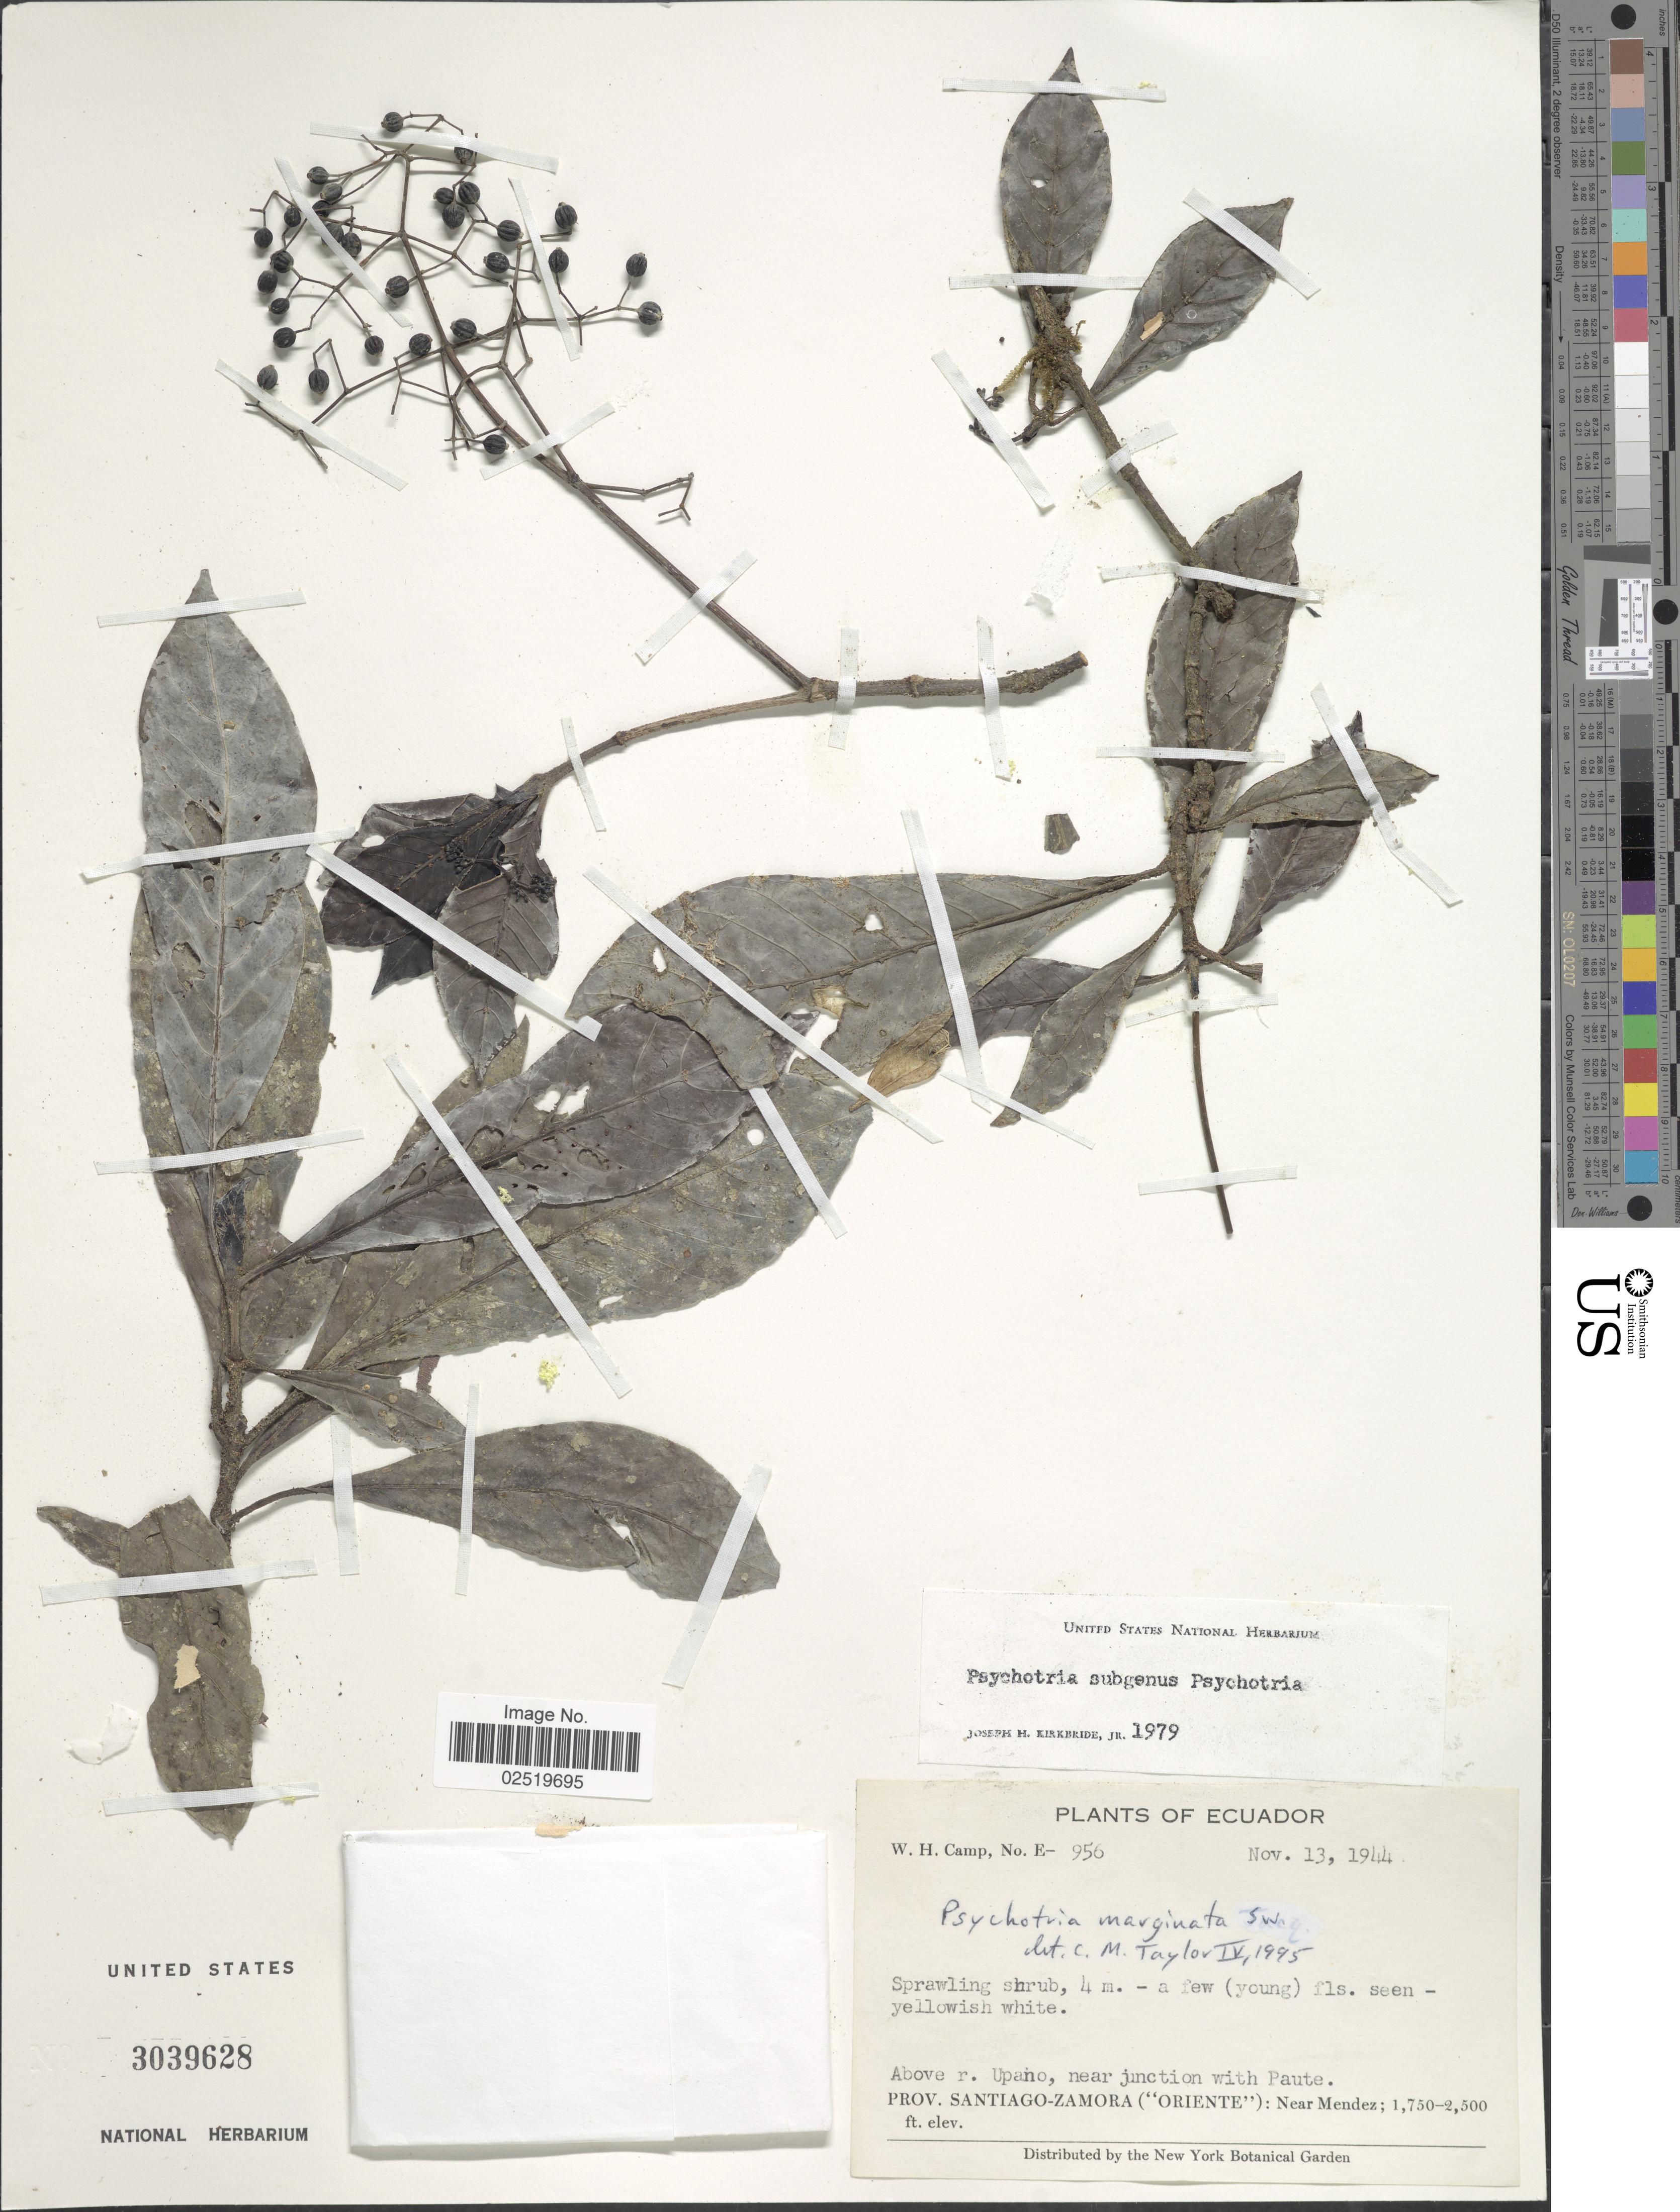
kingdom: Plantae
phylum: Tracheophyta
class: Magnoliopsida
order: Gentianales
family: Rubiaceae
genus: Psychotria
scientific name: Psychotria marginata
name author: Sw.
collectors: W. H. Camp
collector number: E-956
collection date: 1944-11-13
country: Ecuador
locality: Above r. Upano, near junction with Paute, Prov. Santiago-Zamora ("Oriente"): Near Mendez.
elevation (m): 533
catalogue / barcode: US 3039628